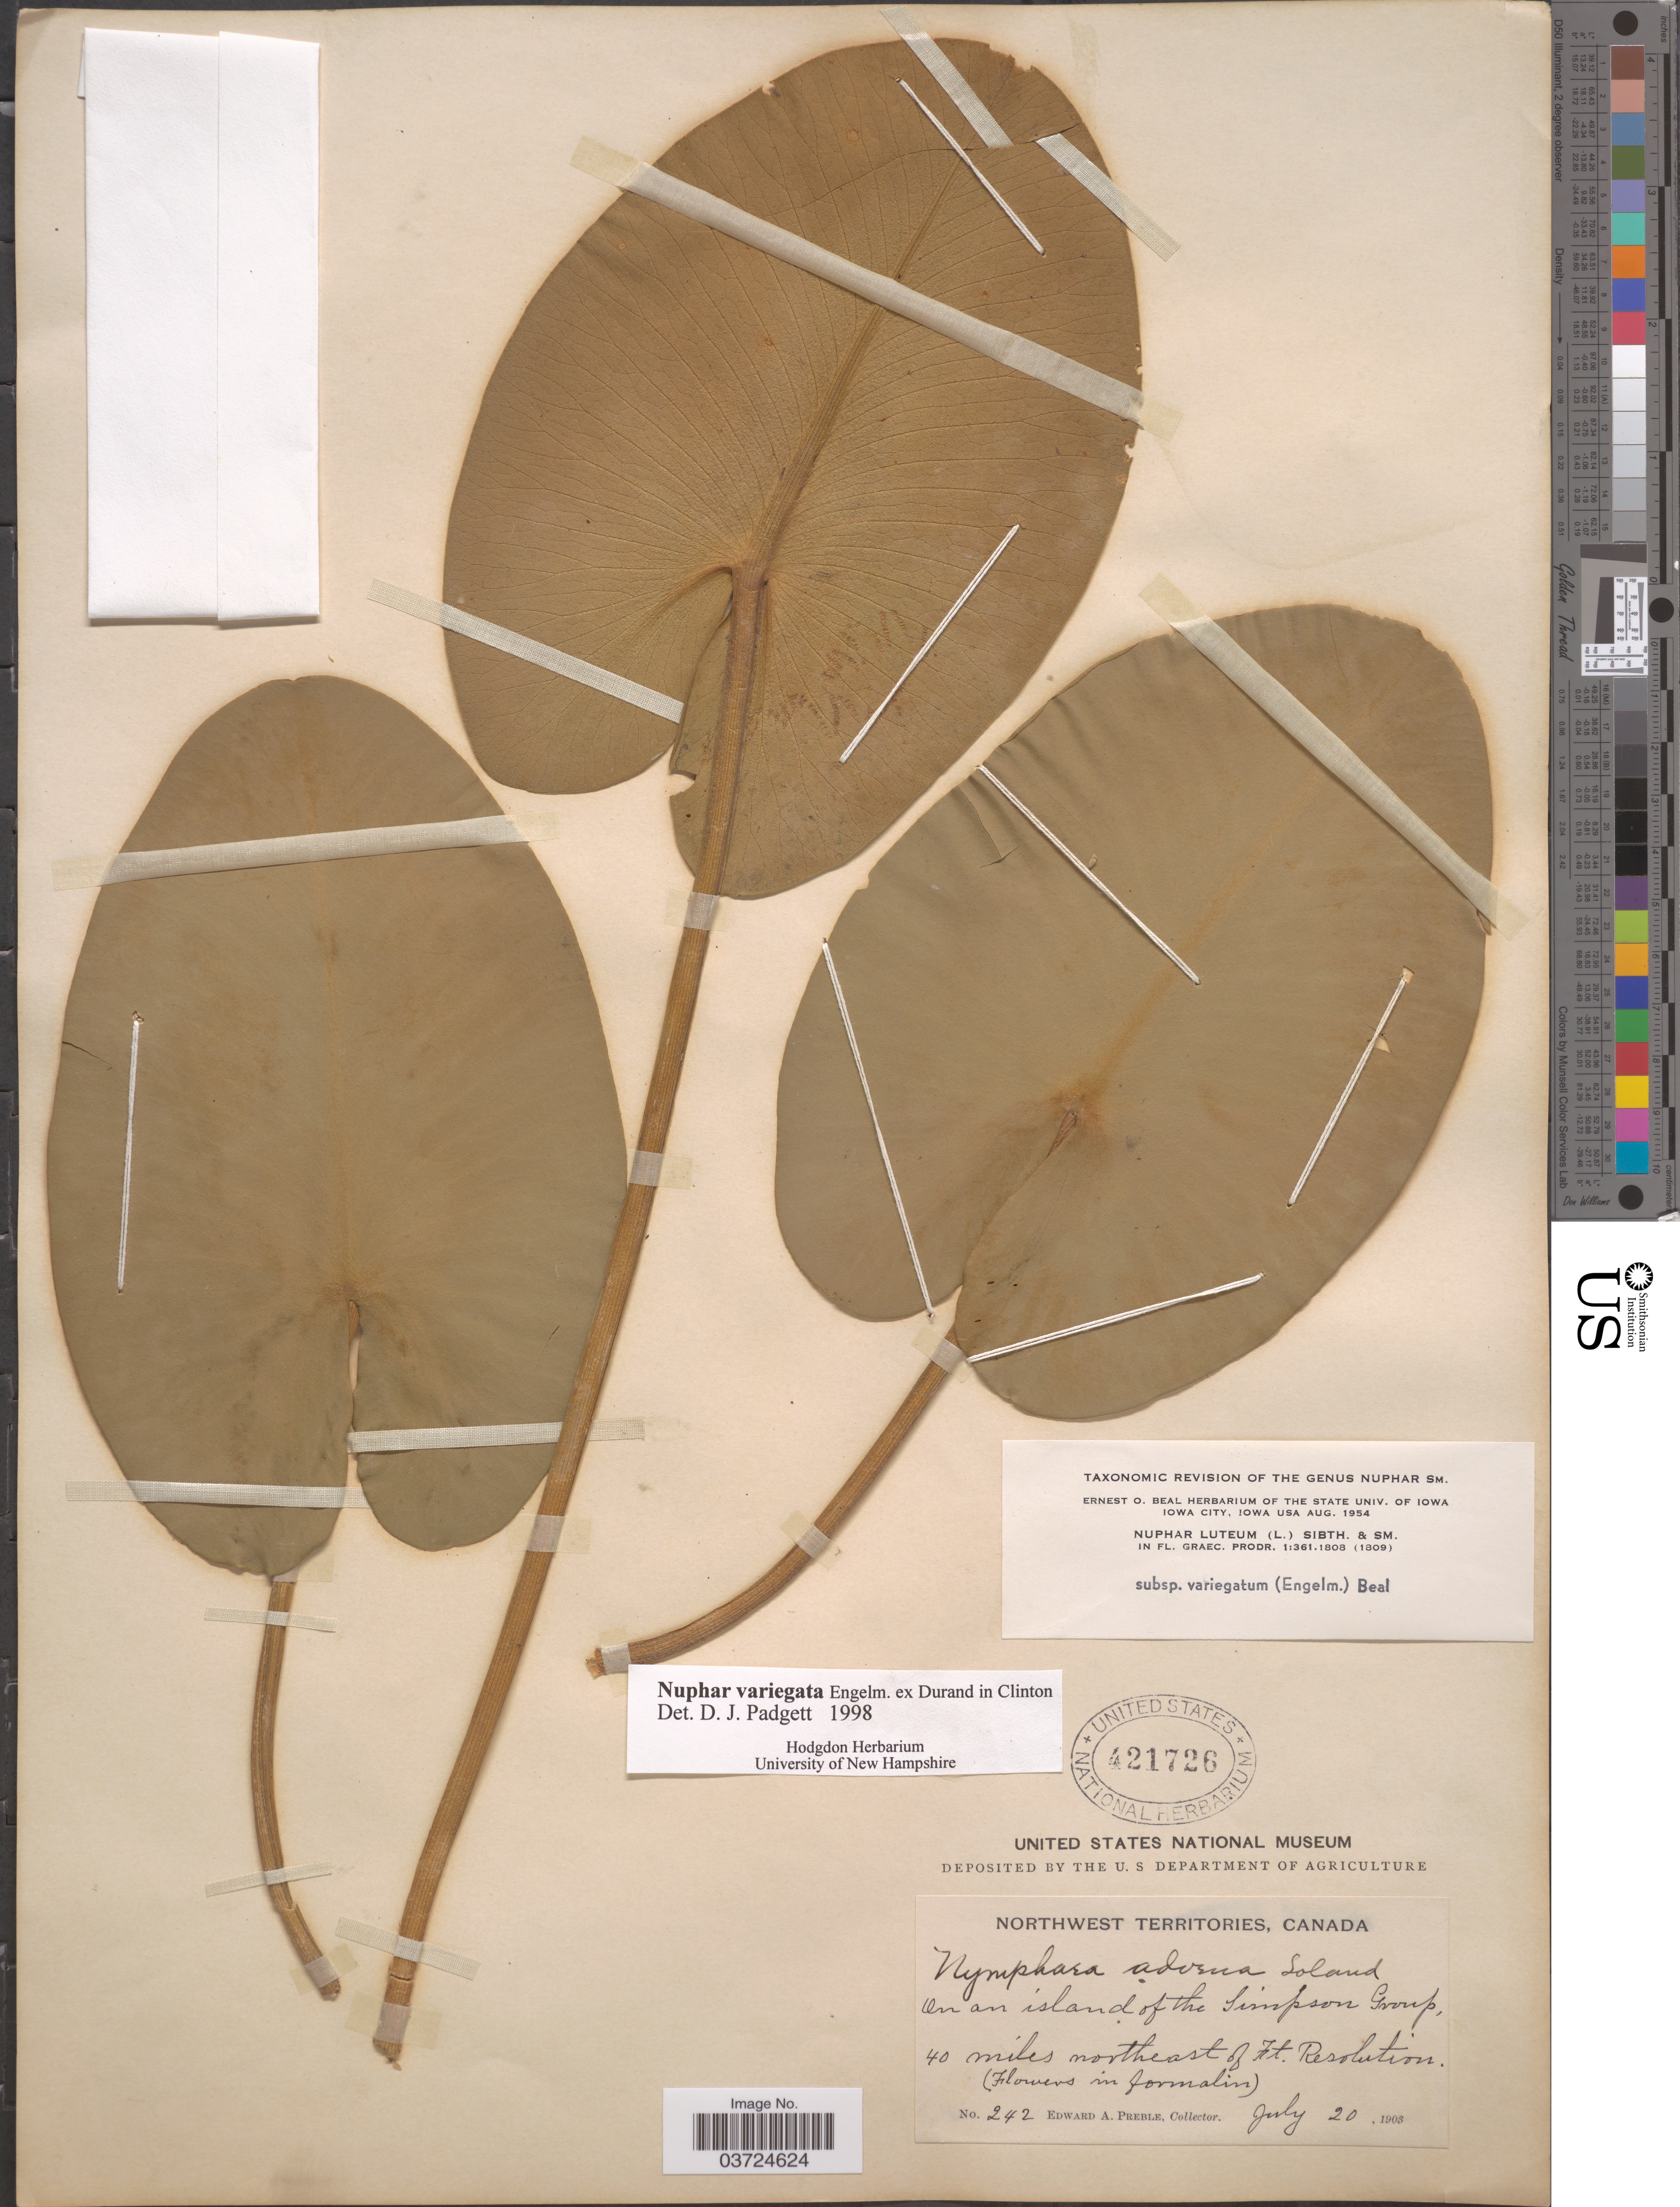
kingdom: Plantae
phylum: Tracheophyta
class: Magnoliopsida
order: Nymphaeales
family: Nymphaeaceae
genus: Nuphar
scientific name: Nuphar variegata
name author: Engelm. ex Durand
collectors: E. Preble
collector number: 242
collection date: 1903-07-20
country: Canada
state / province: Northwest Territories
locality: On an island of the Simpson Group, 40 miles northeast of Ft. Resolution.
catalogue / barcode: US 421726